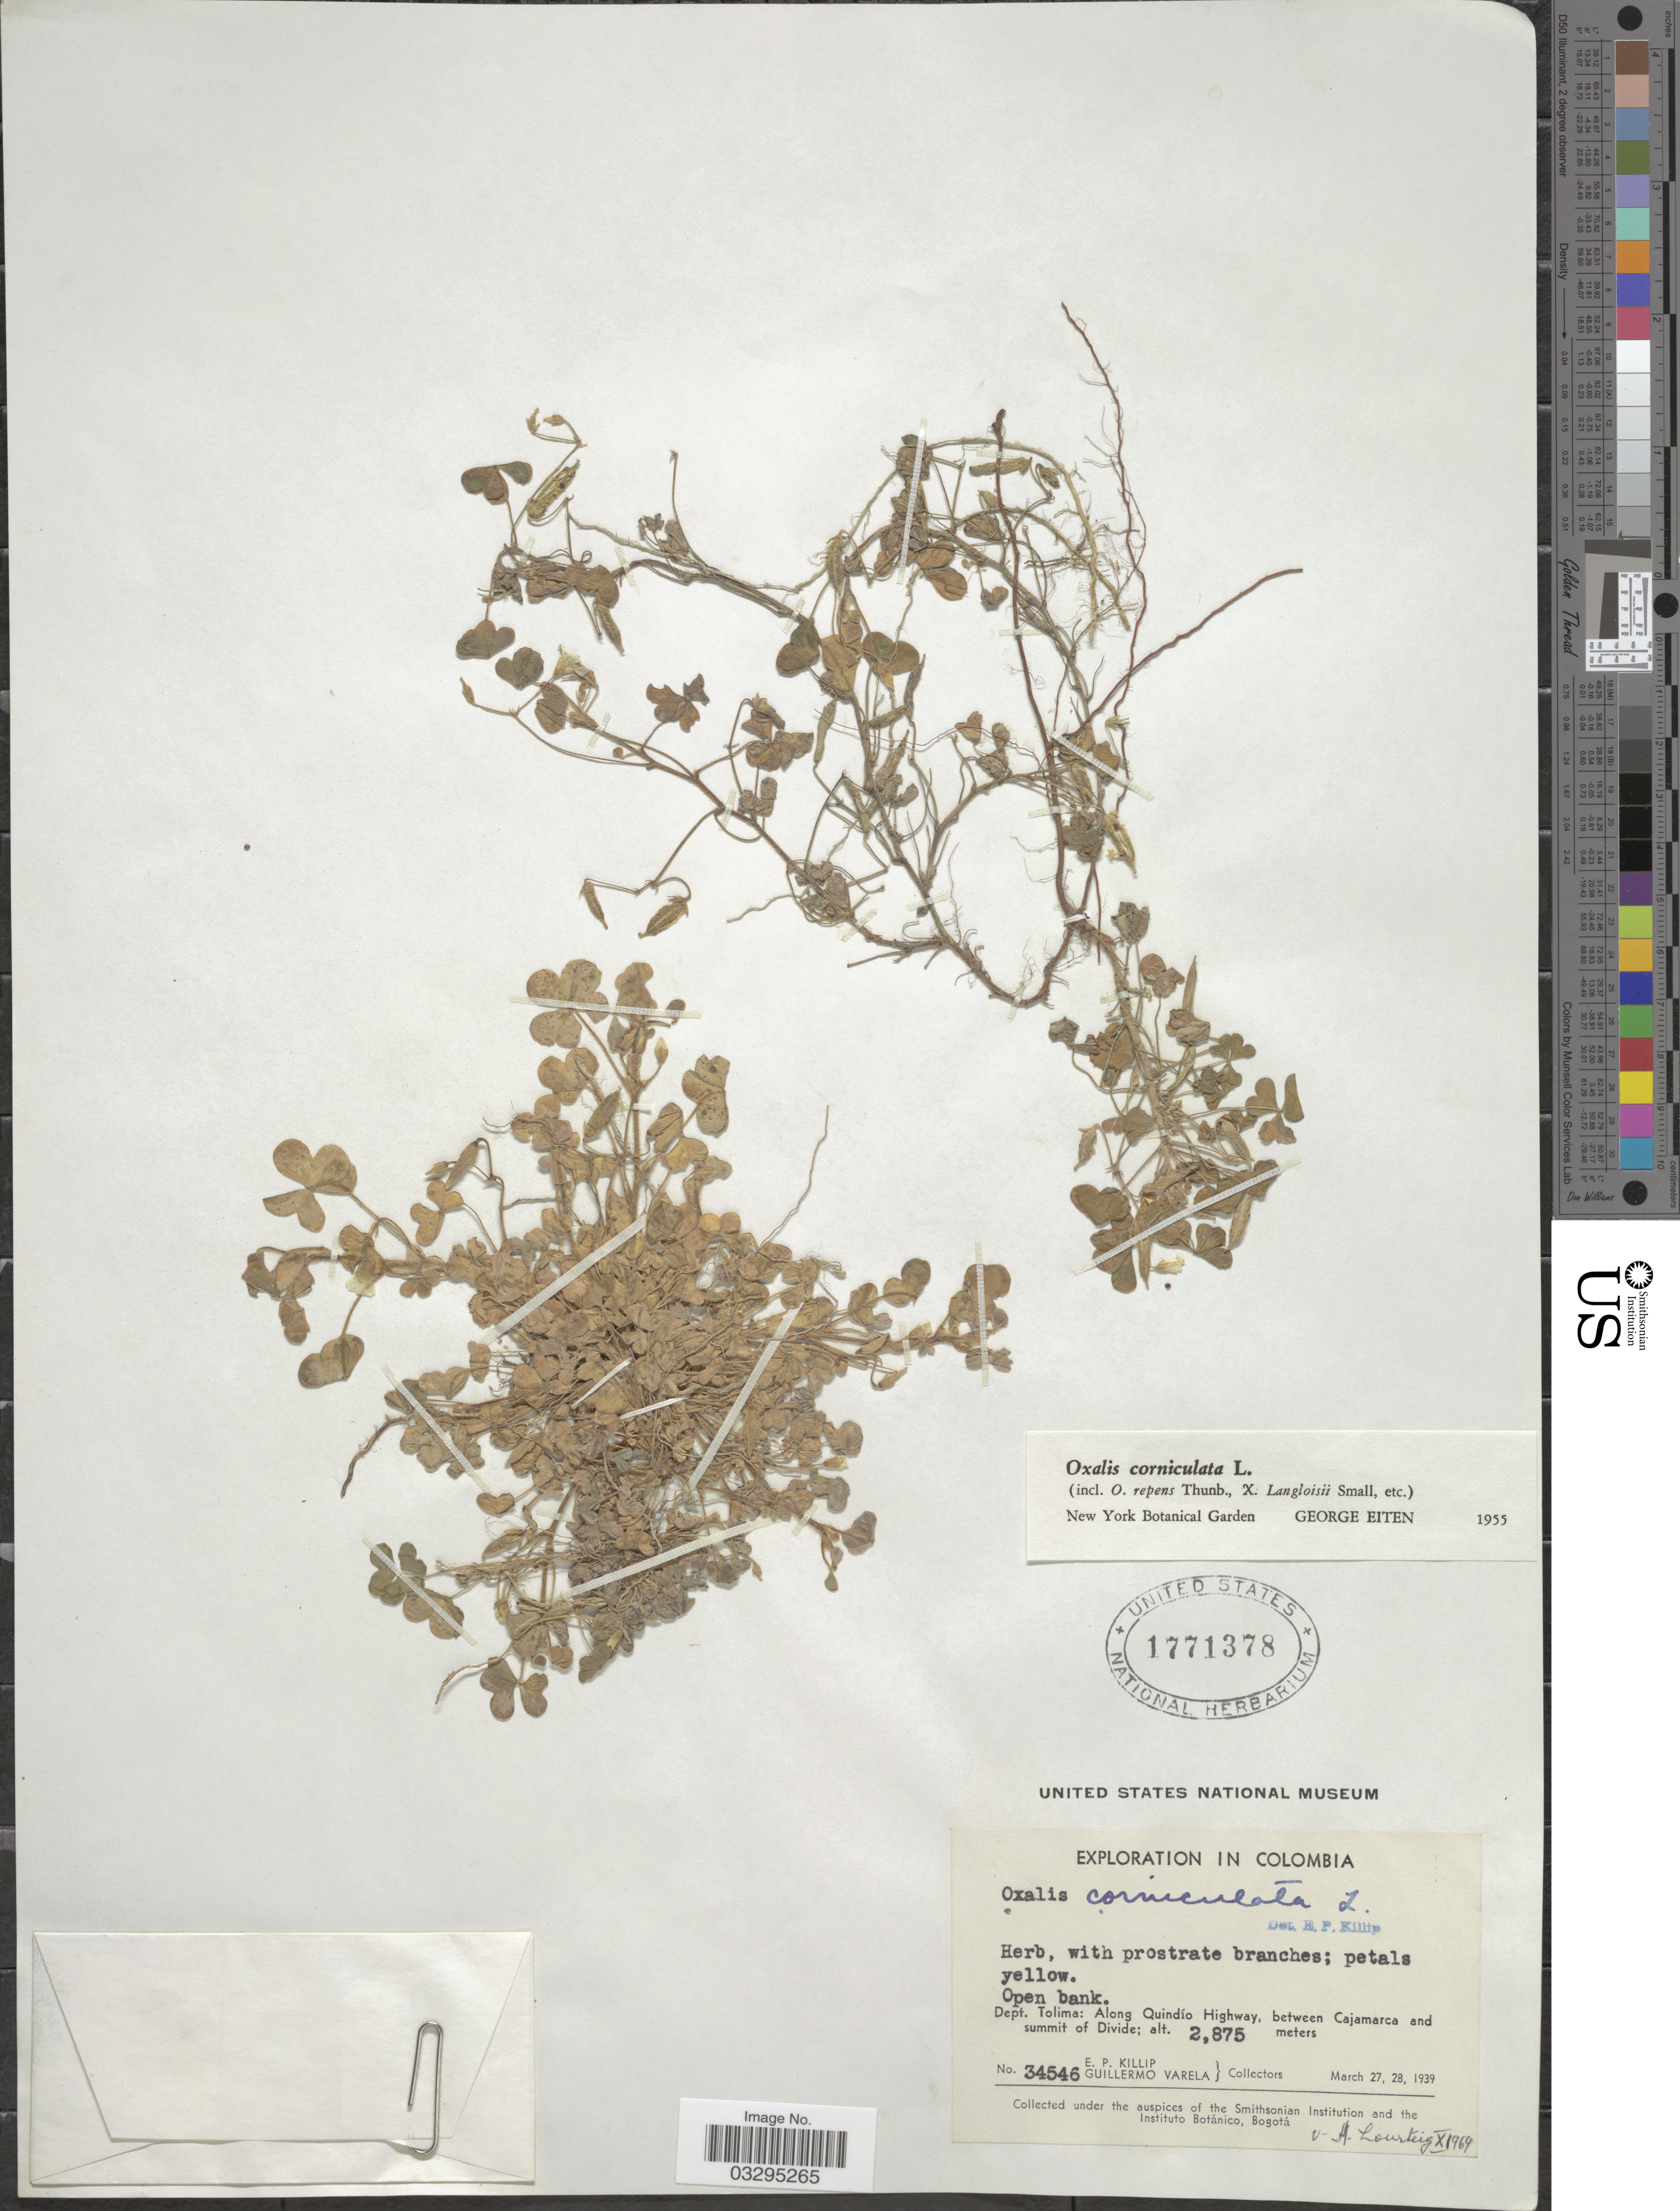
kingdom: Plantae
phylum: Tracheophyta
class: Magnoliopsida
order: Oxalidales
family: Oxalidaceae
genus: Oxalis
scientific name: Oxalis corniculata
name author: L.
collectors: E. P. Killip & G. Varela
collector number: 34546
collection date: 1939-03-27/1939-03-28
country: Colombia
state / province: Tolima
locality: Dept. Tolima: Along Quindío Highway, between Cajamarca and summit of Divide.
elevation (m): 2875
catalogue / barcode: US 1771378